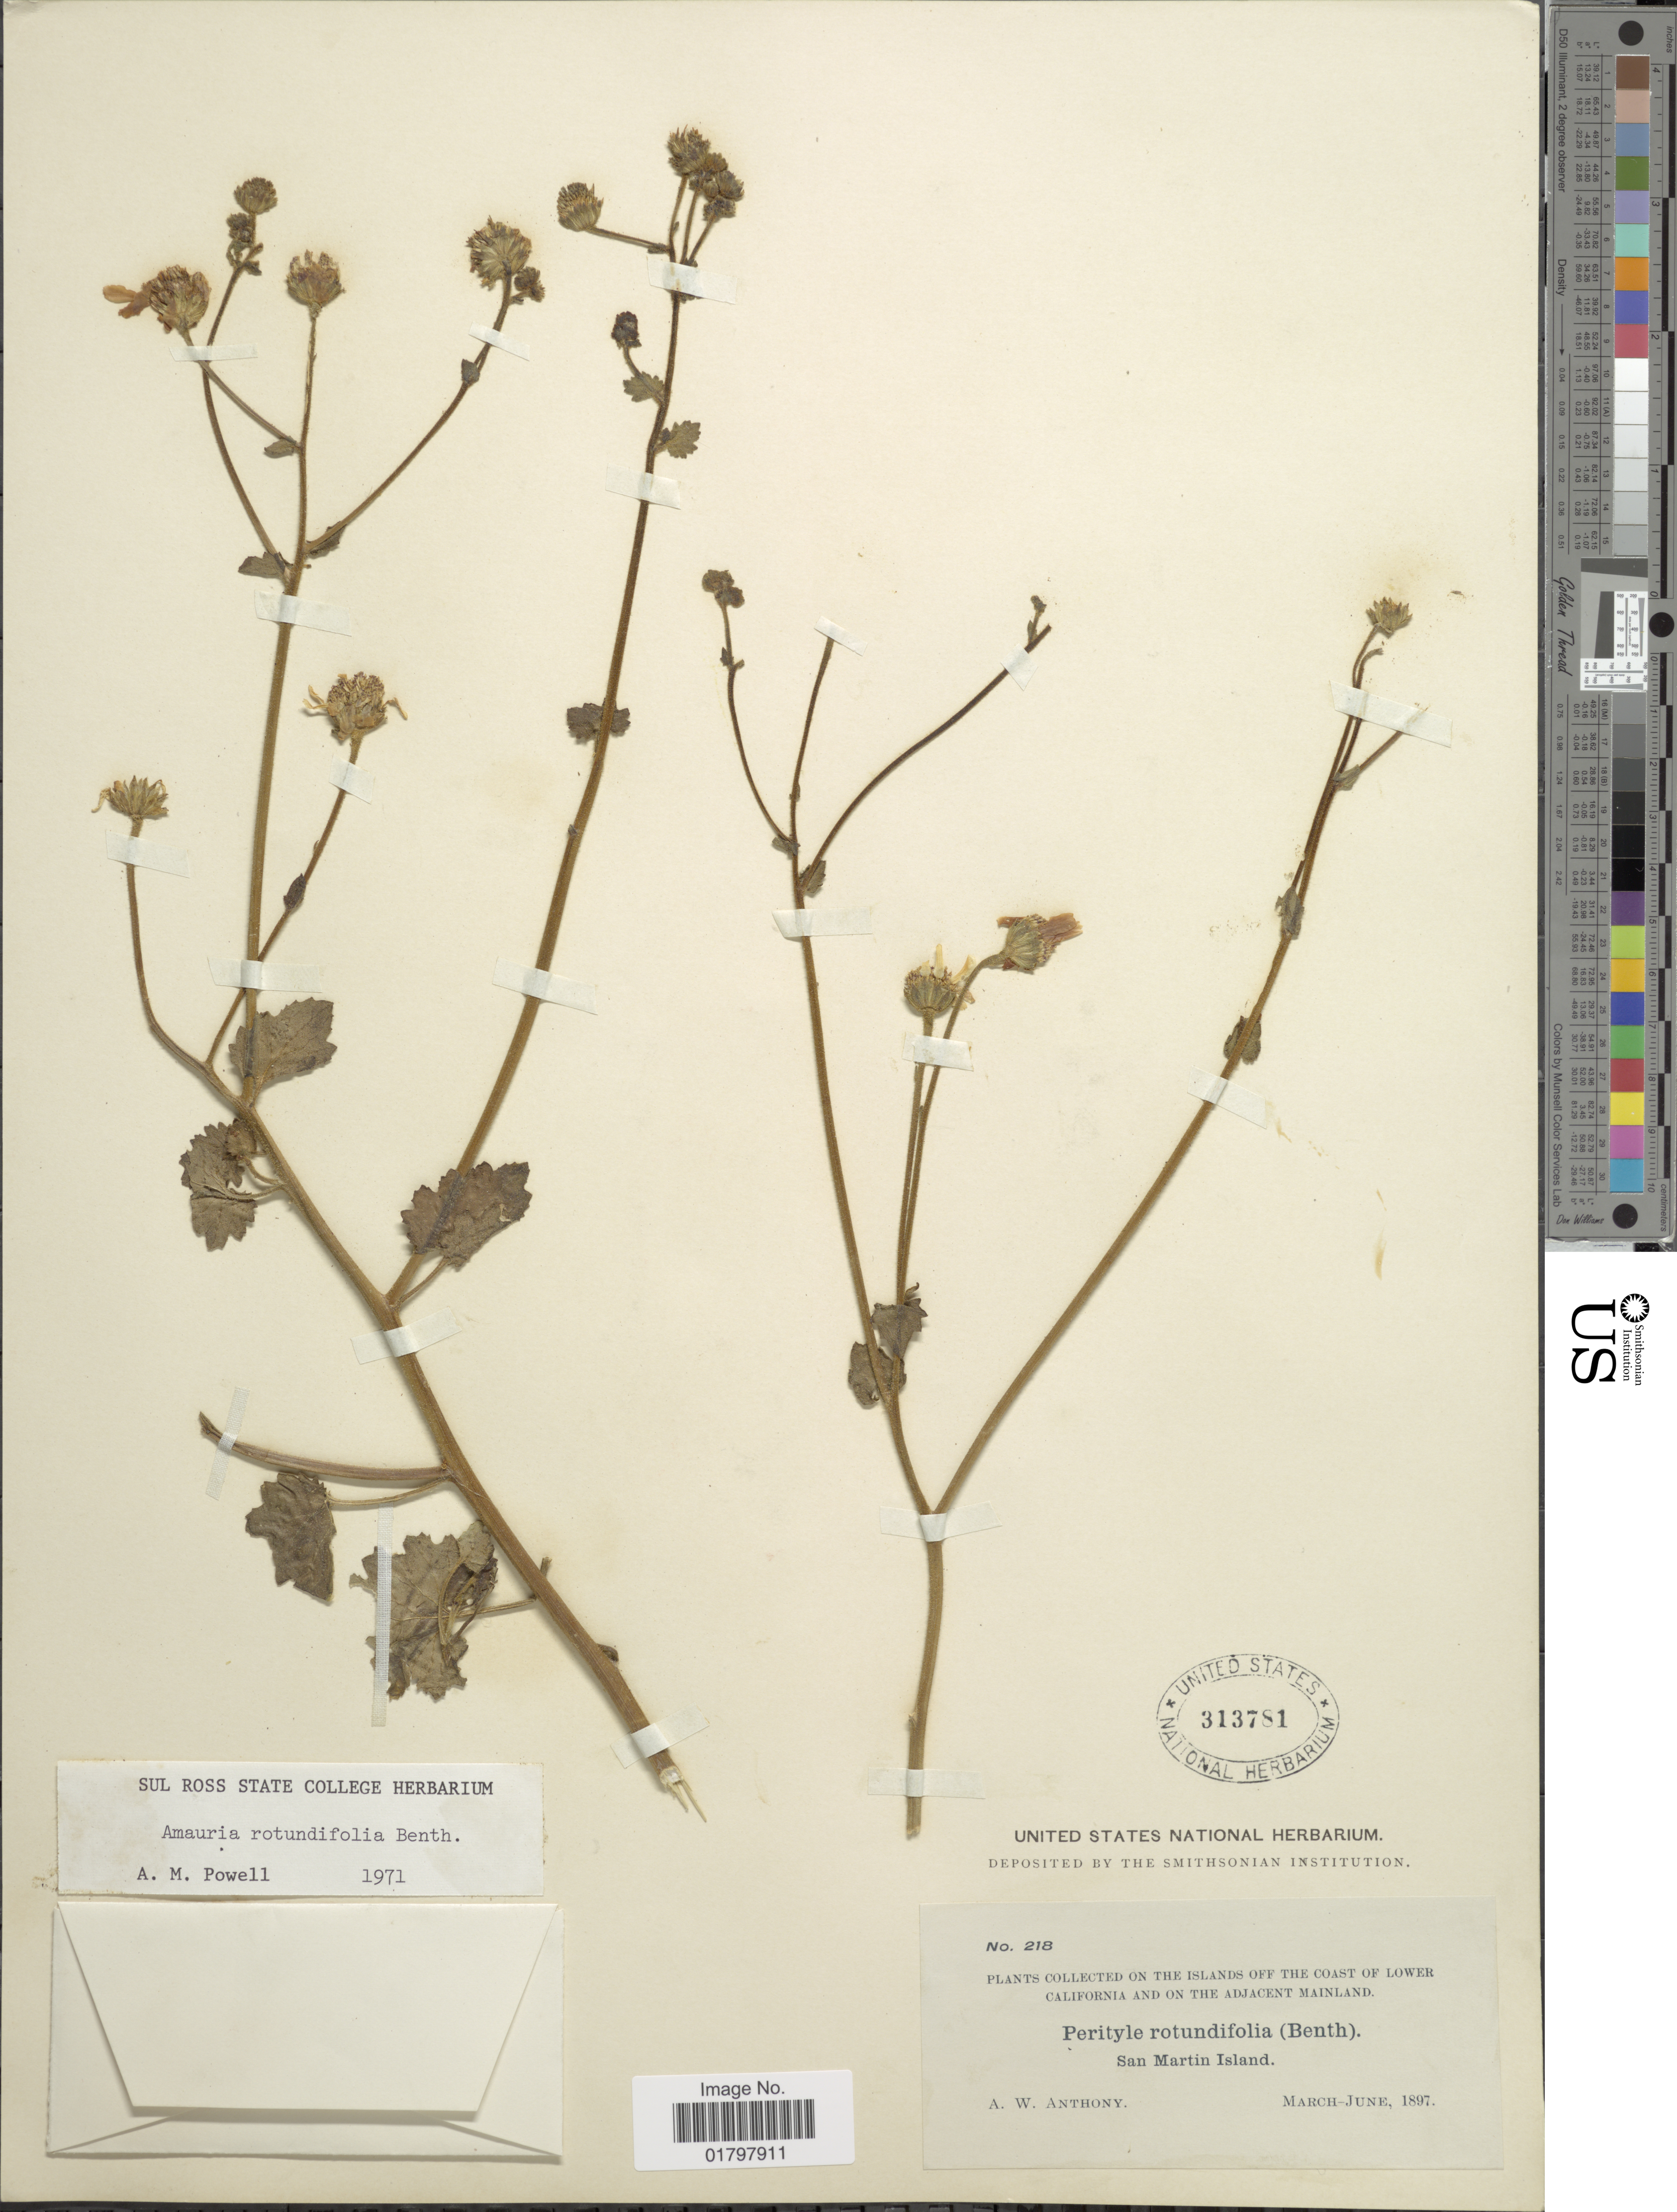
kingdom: Plantae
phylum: Tracheophyta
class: Magnoliopsida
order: Asterales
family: Asteraceae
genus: Amauria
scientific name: Amauria rotundifolia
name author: Benth.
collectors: A. W. Anthony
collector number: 218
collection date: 1897-03/1897-06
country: Mexico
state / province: Baja California Sur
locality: On the Islands off the Coast of Lower California and on the adjacent Mainland. San Martin Island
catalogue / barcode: US 313781